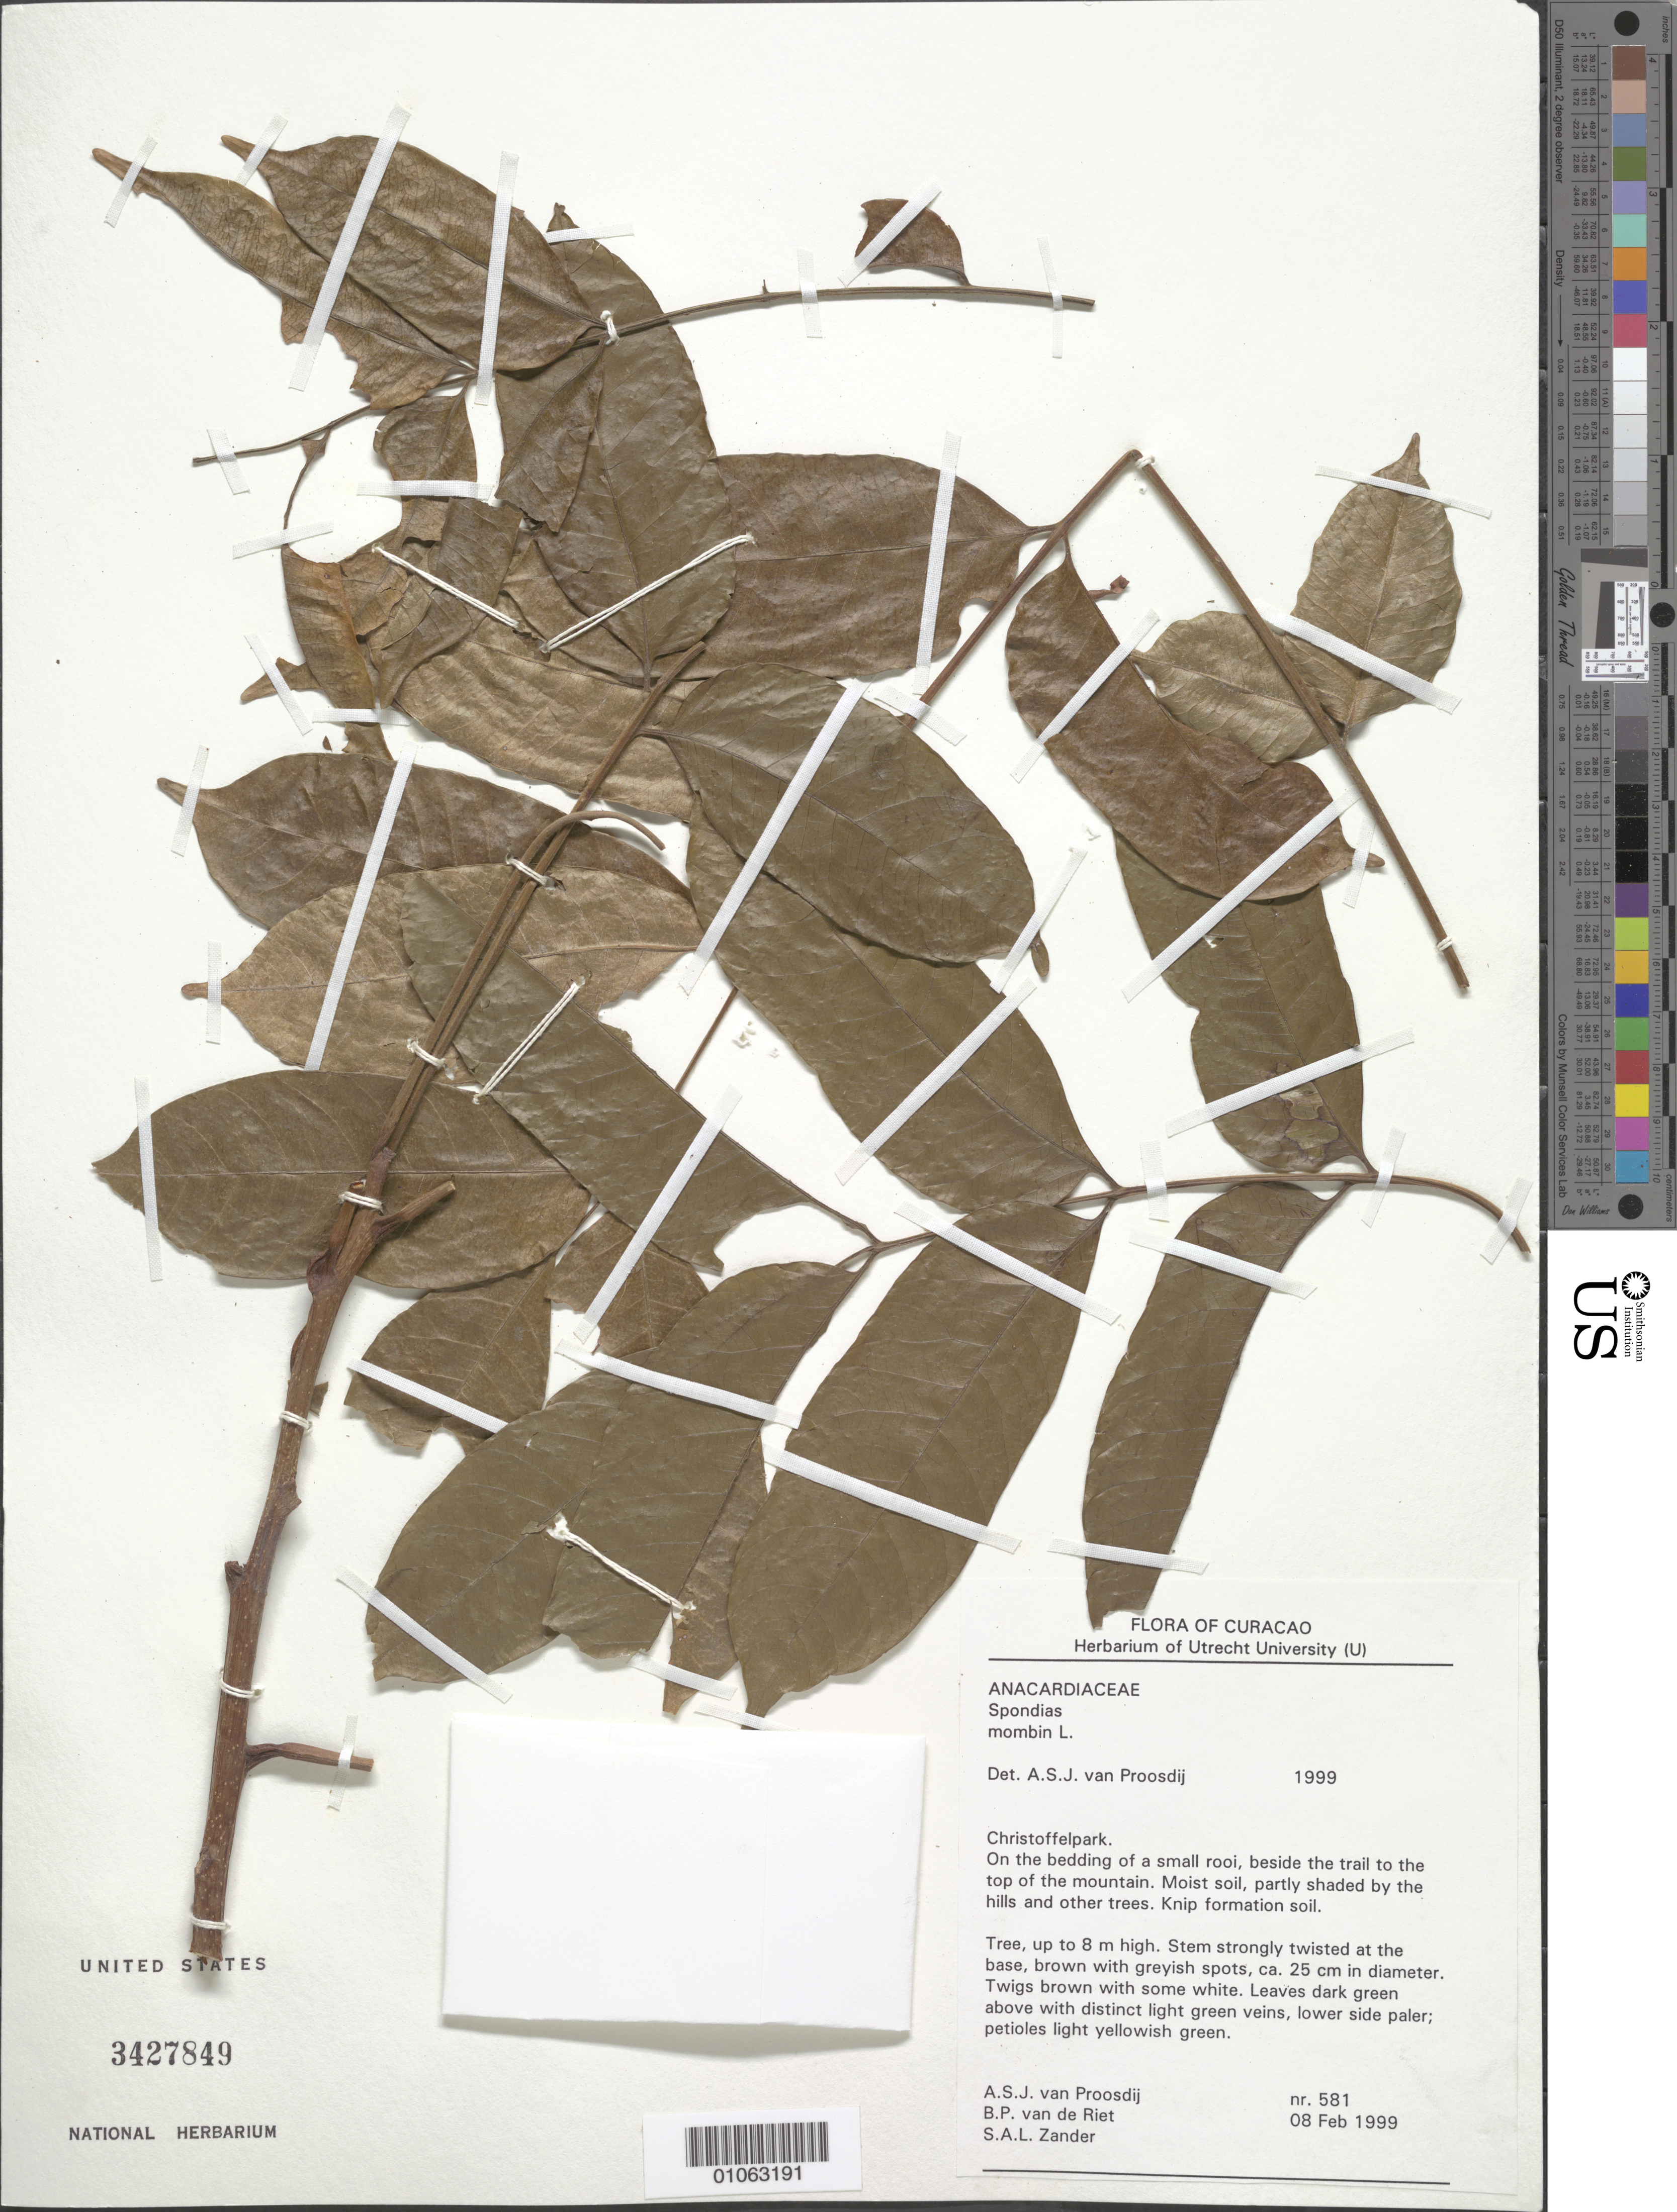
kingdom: Plantae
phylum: Tracheophyta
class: Magnoliopsida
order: Sapindales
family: Anacardiaceae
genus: Spondias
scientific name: Spondias mombin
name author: L.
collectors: A. Proosdij, B. Riet & S. Zander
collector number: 581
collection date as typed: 08 Feb 1999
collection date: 1999-02-08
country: Curaçao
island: Curaçao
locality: Christoffelpark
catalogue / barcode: US 3427849